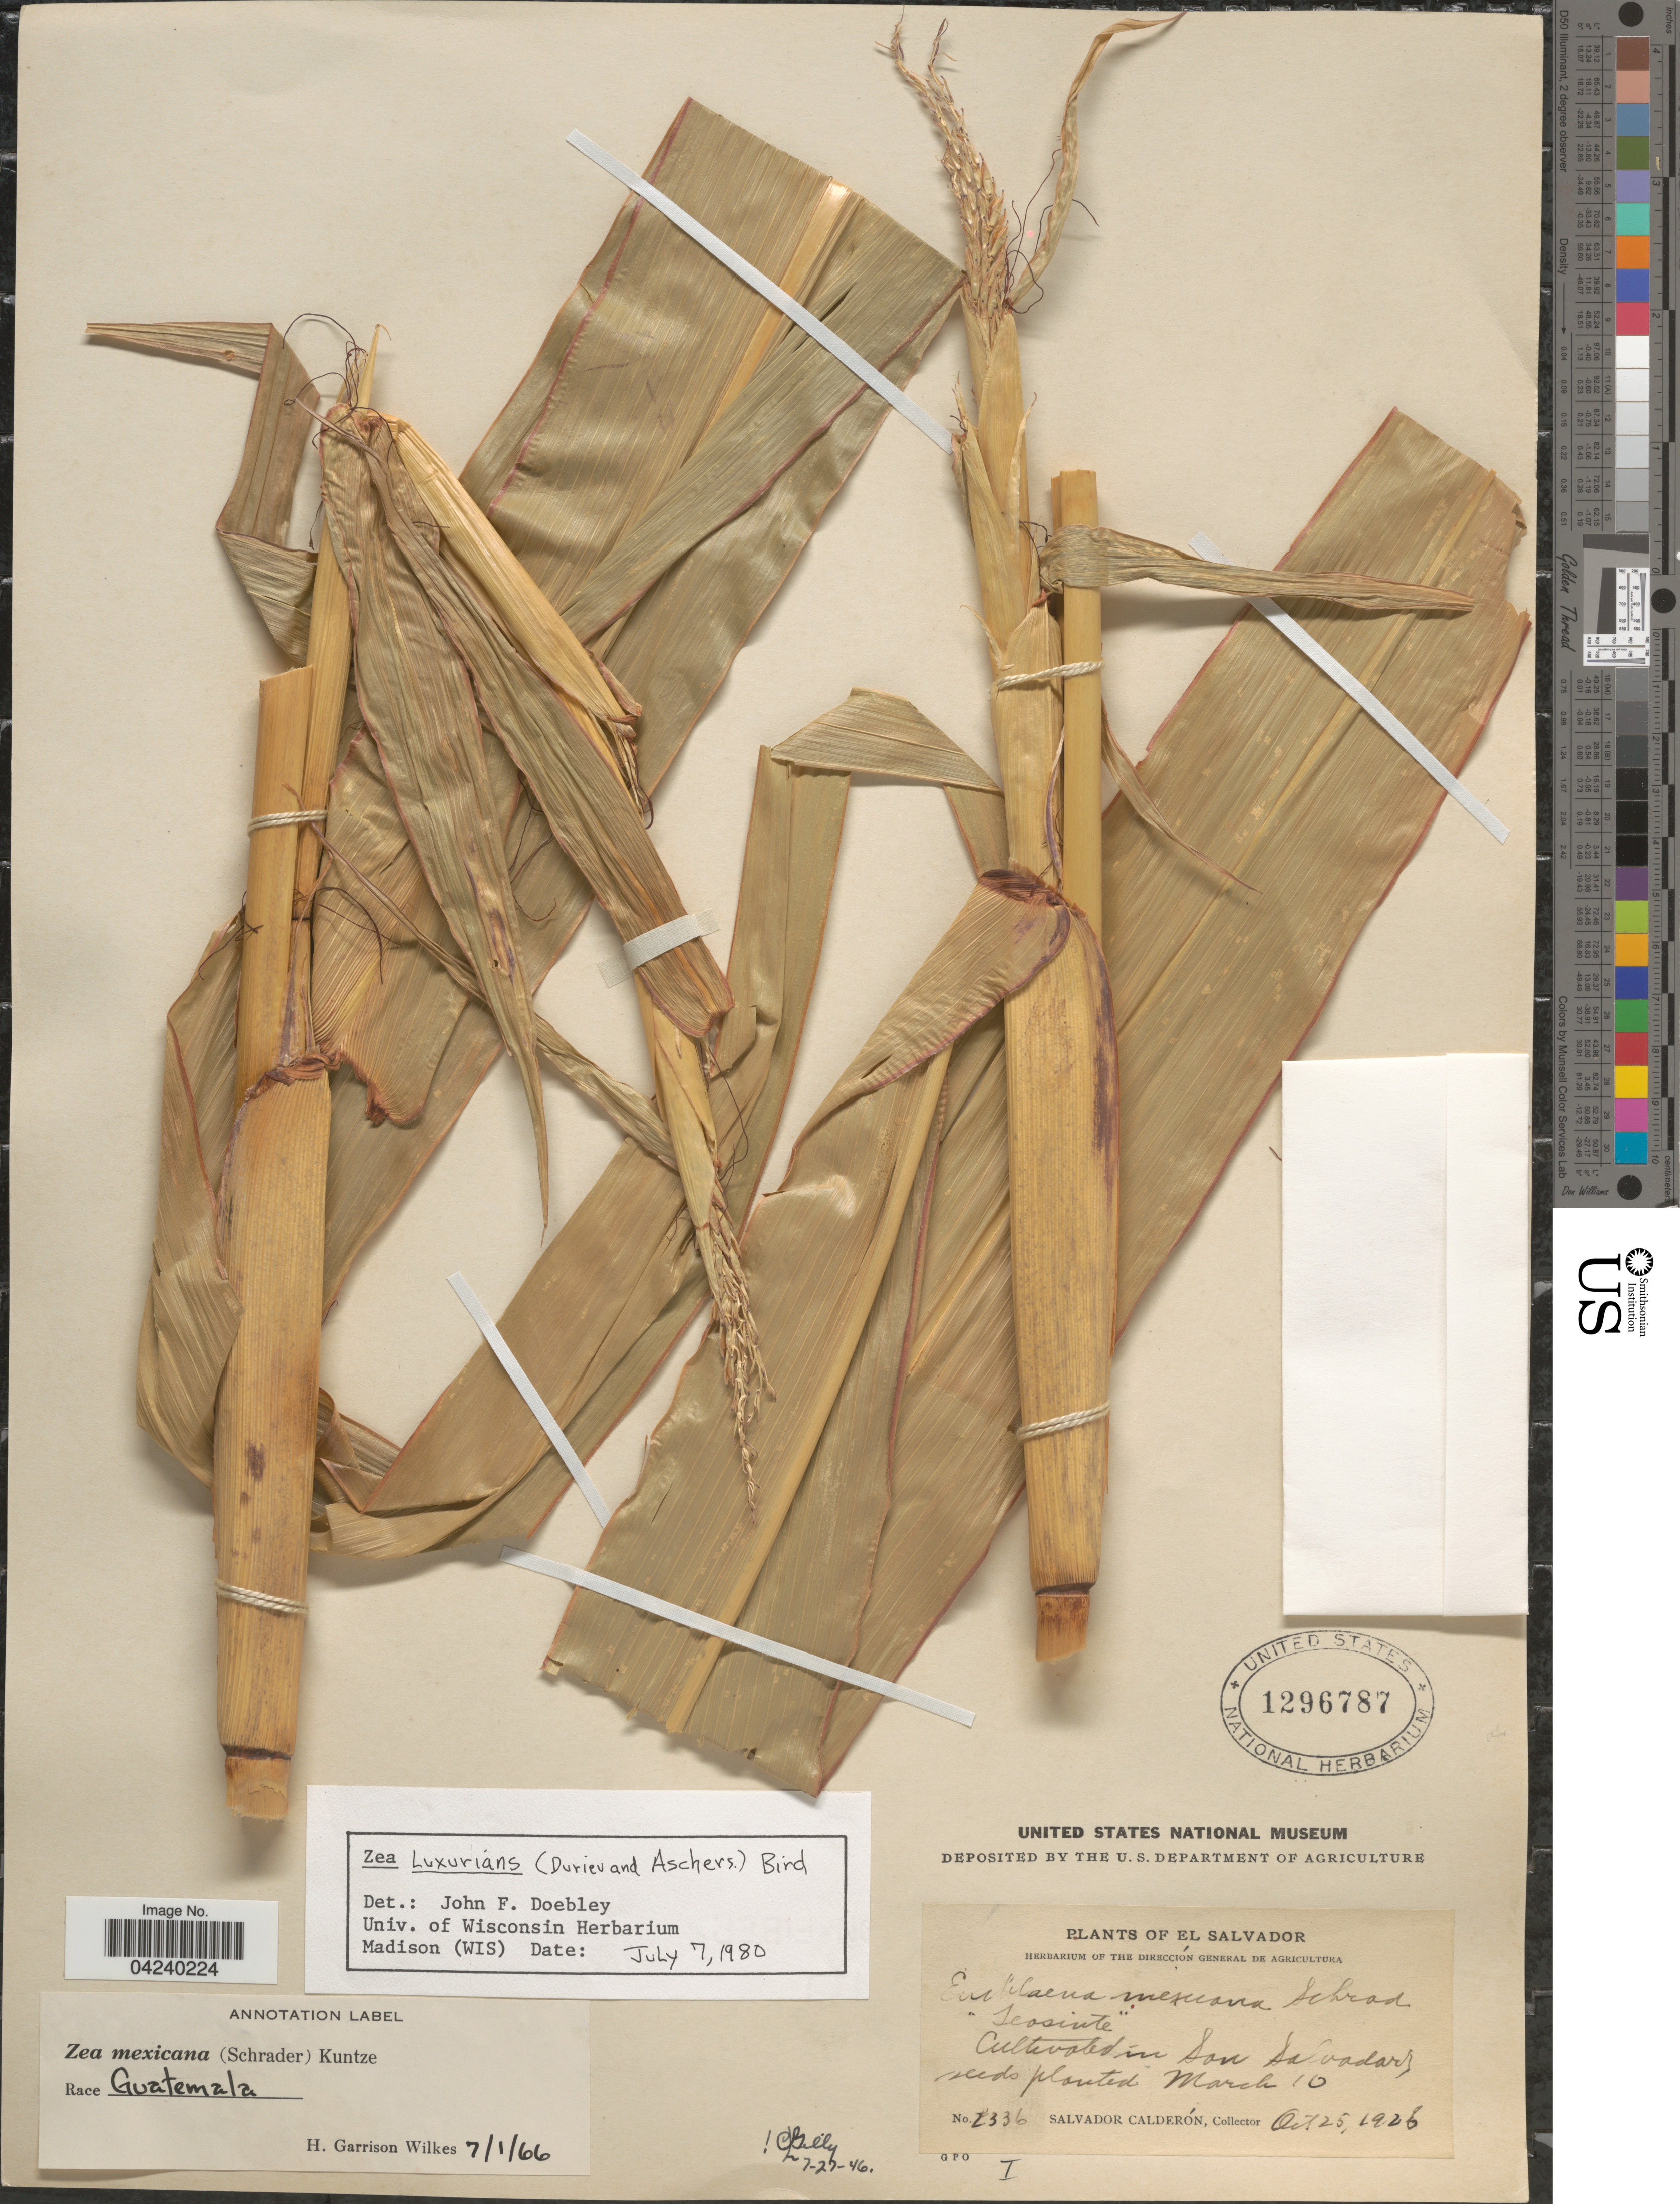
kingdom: Plantae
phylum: Tracheophyta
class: Liliopsida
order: Poales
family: Poaceae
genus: Zea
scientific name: Zea luxurians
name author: (Durieu & Asch.) R.M. Bird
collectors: S. Calderón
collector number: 2336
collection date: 1926-10-25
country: El Salvador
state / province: San Salvador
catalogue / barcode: US 1296787